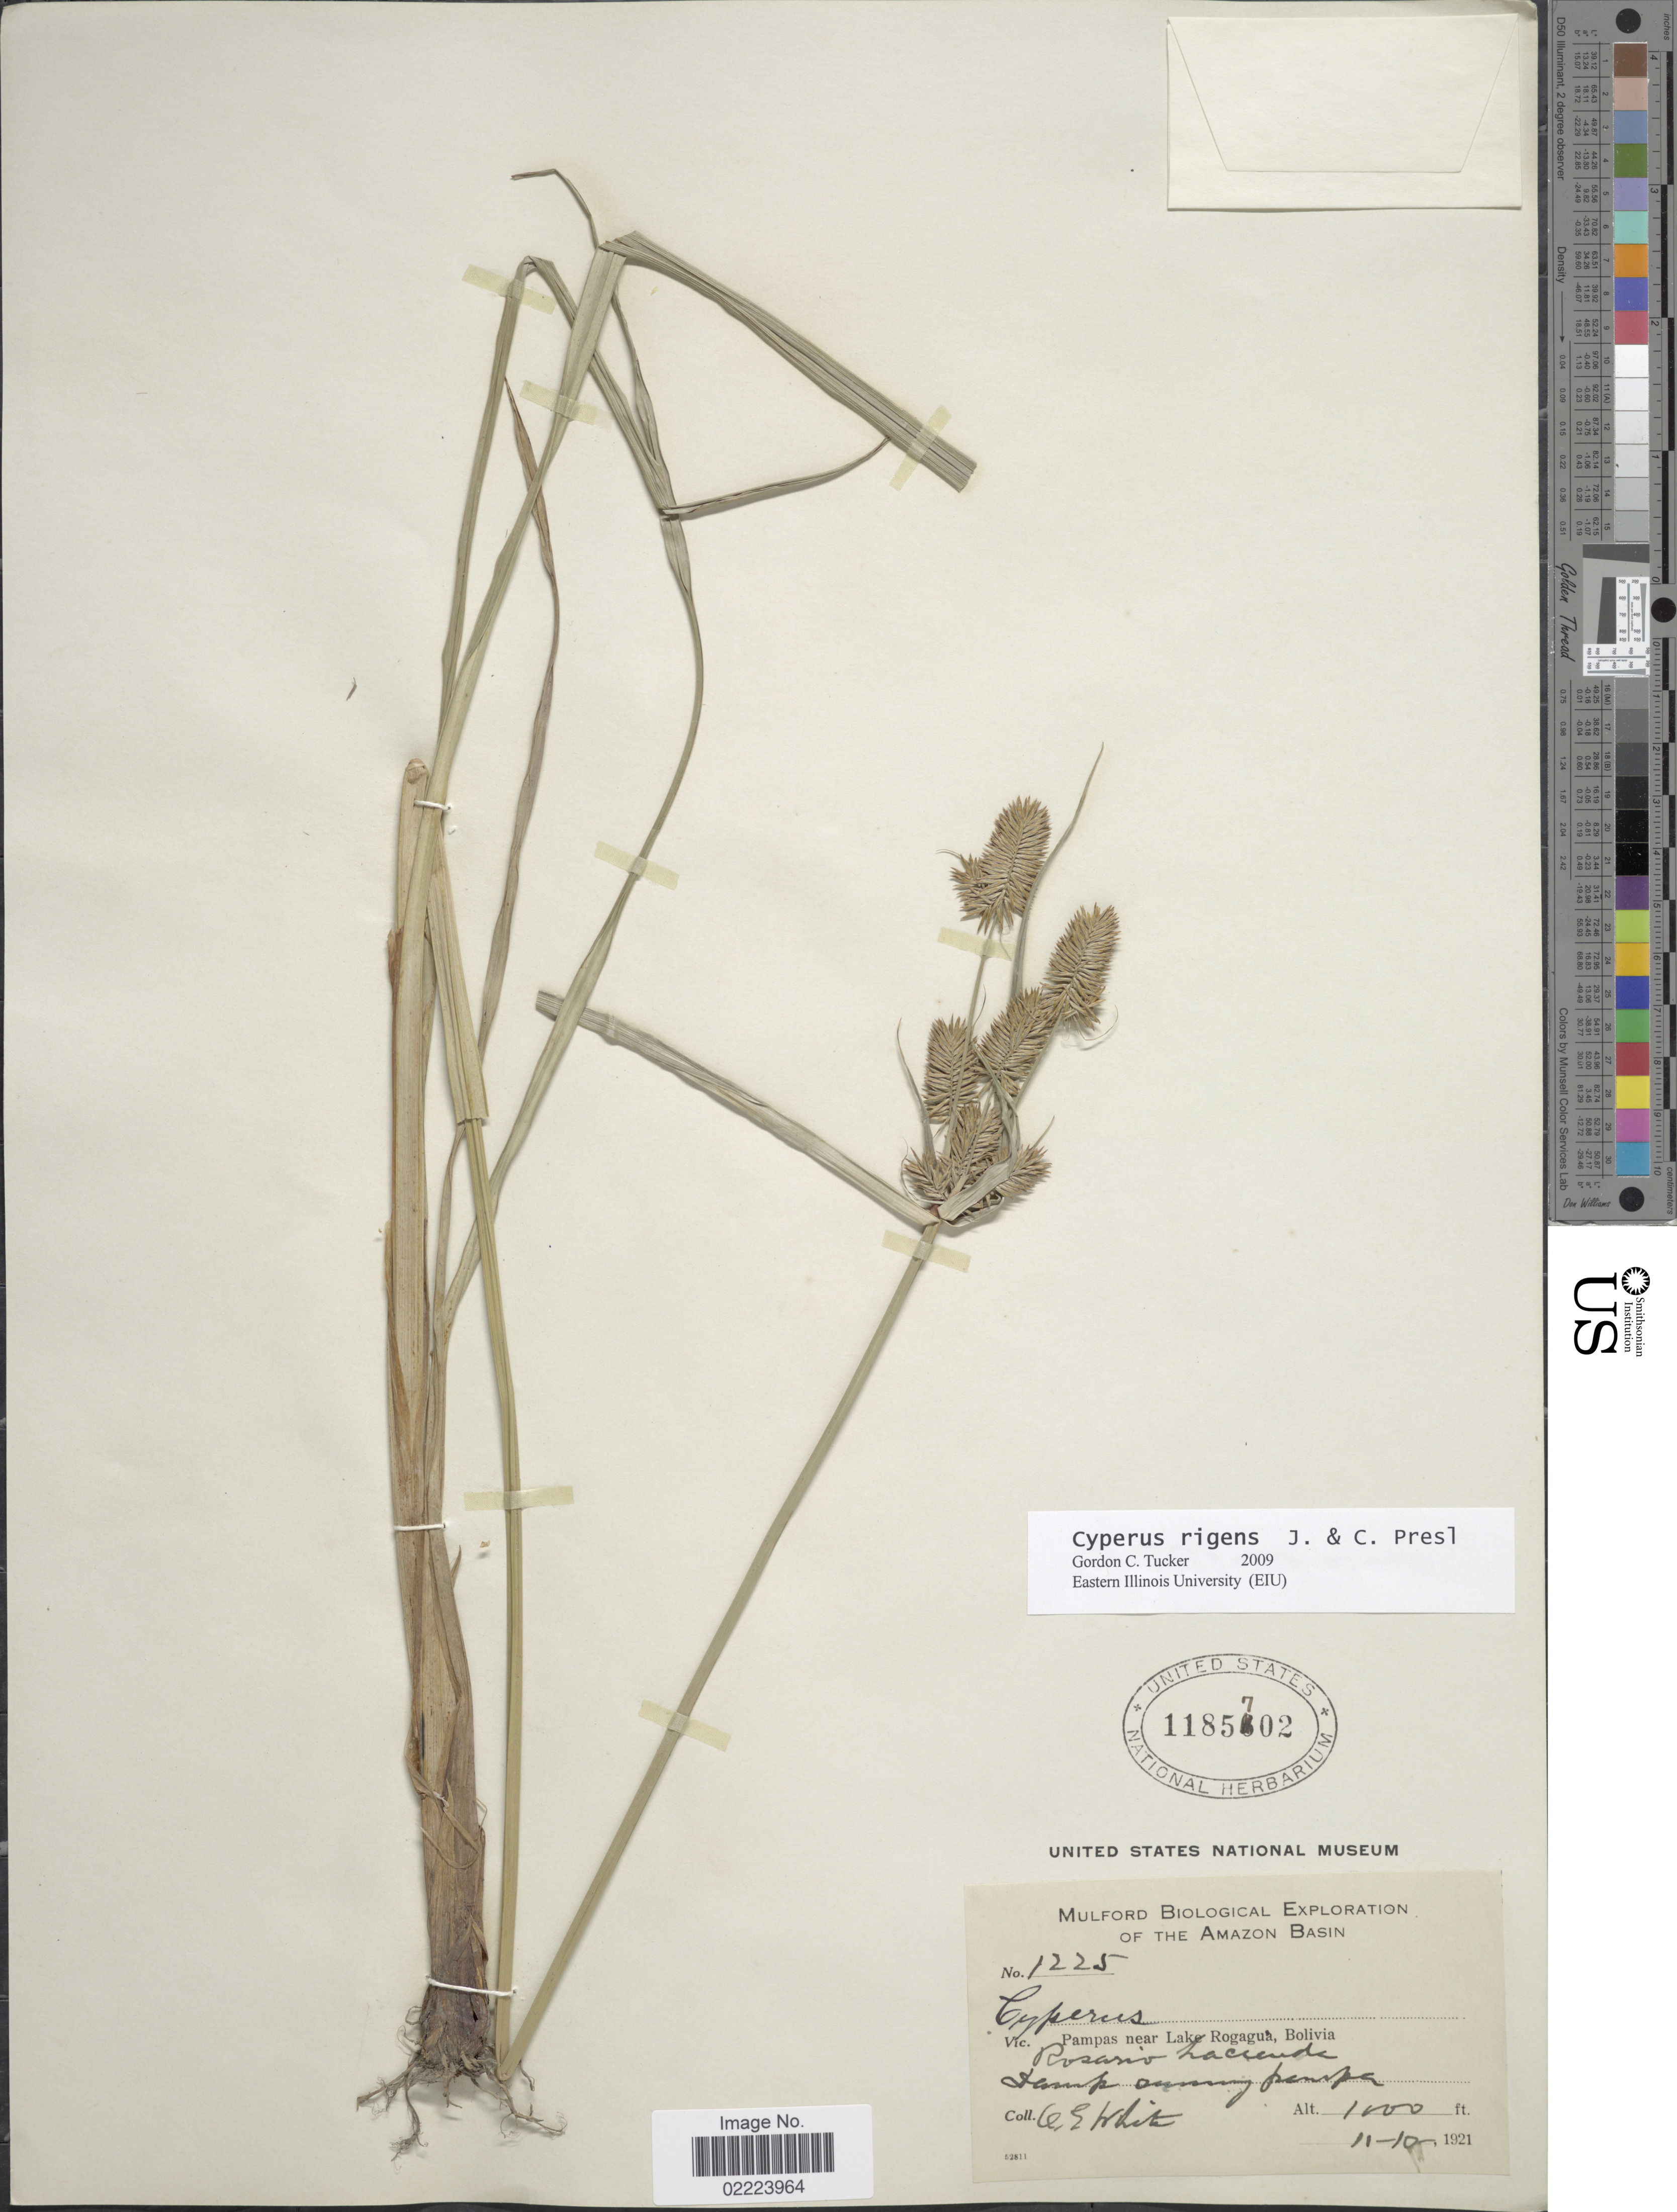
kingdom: Plantae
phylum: Tracheophyta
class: Liliopsida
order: Poales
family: Cyperaceae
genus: Cyperus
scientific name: Cyperus rigens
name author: J. Presl & C. Presl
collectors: O. E. White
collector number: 1225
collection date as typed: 11-10-1921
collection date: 1921-11-10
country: Bolivia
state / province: Beni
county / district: José Ballivián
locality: Pampas near Lake Rogagua. Rosario Hacienda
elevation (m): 305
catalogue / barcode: US 1185702